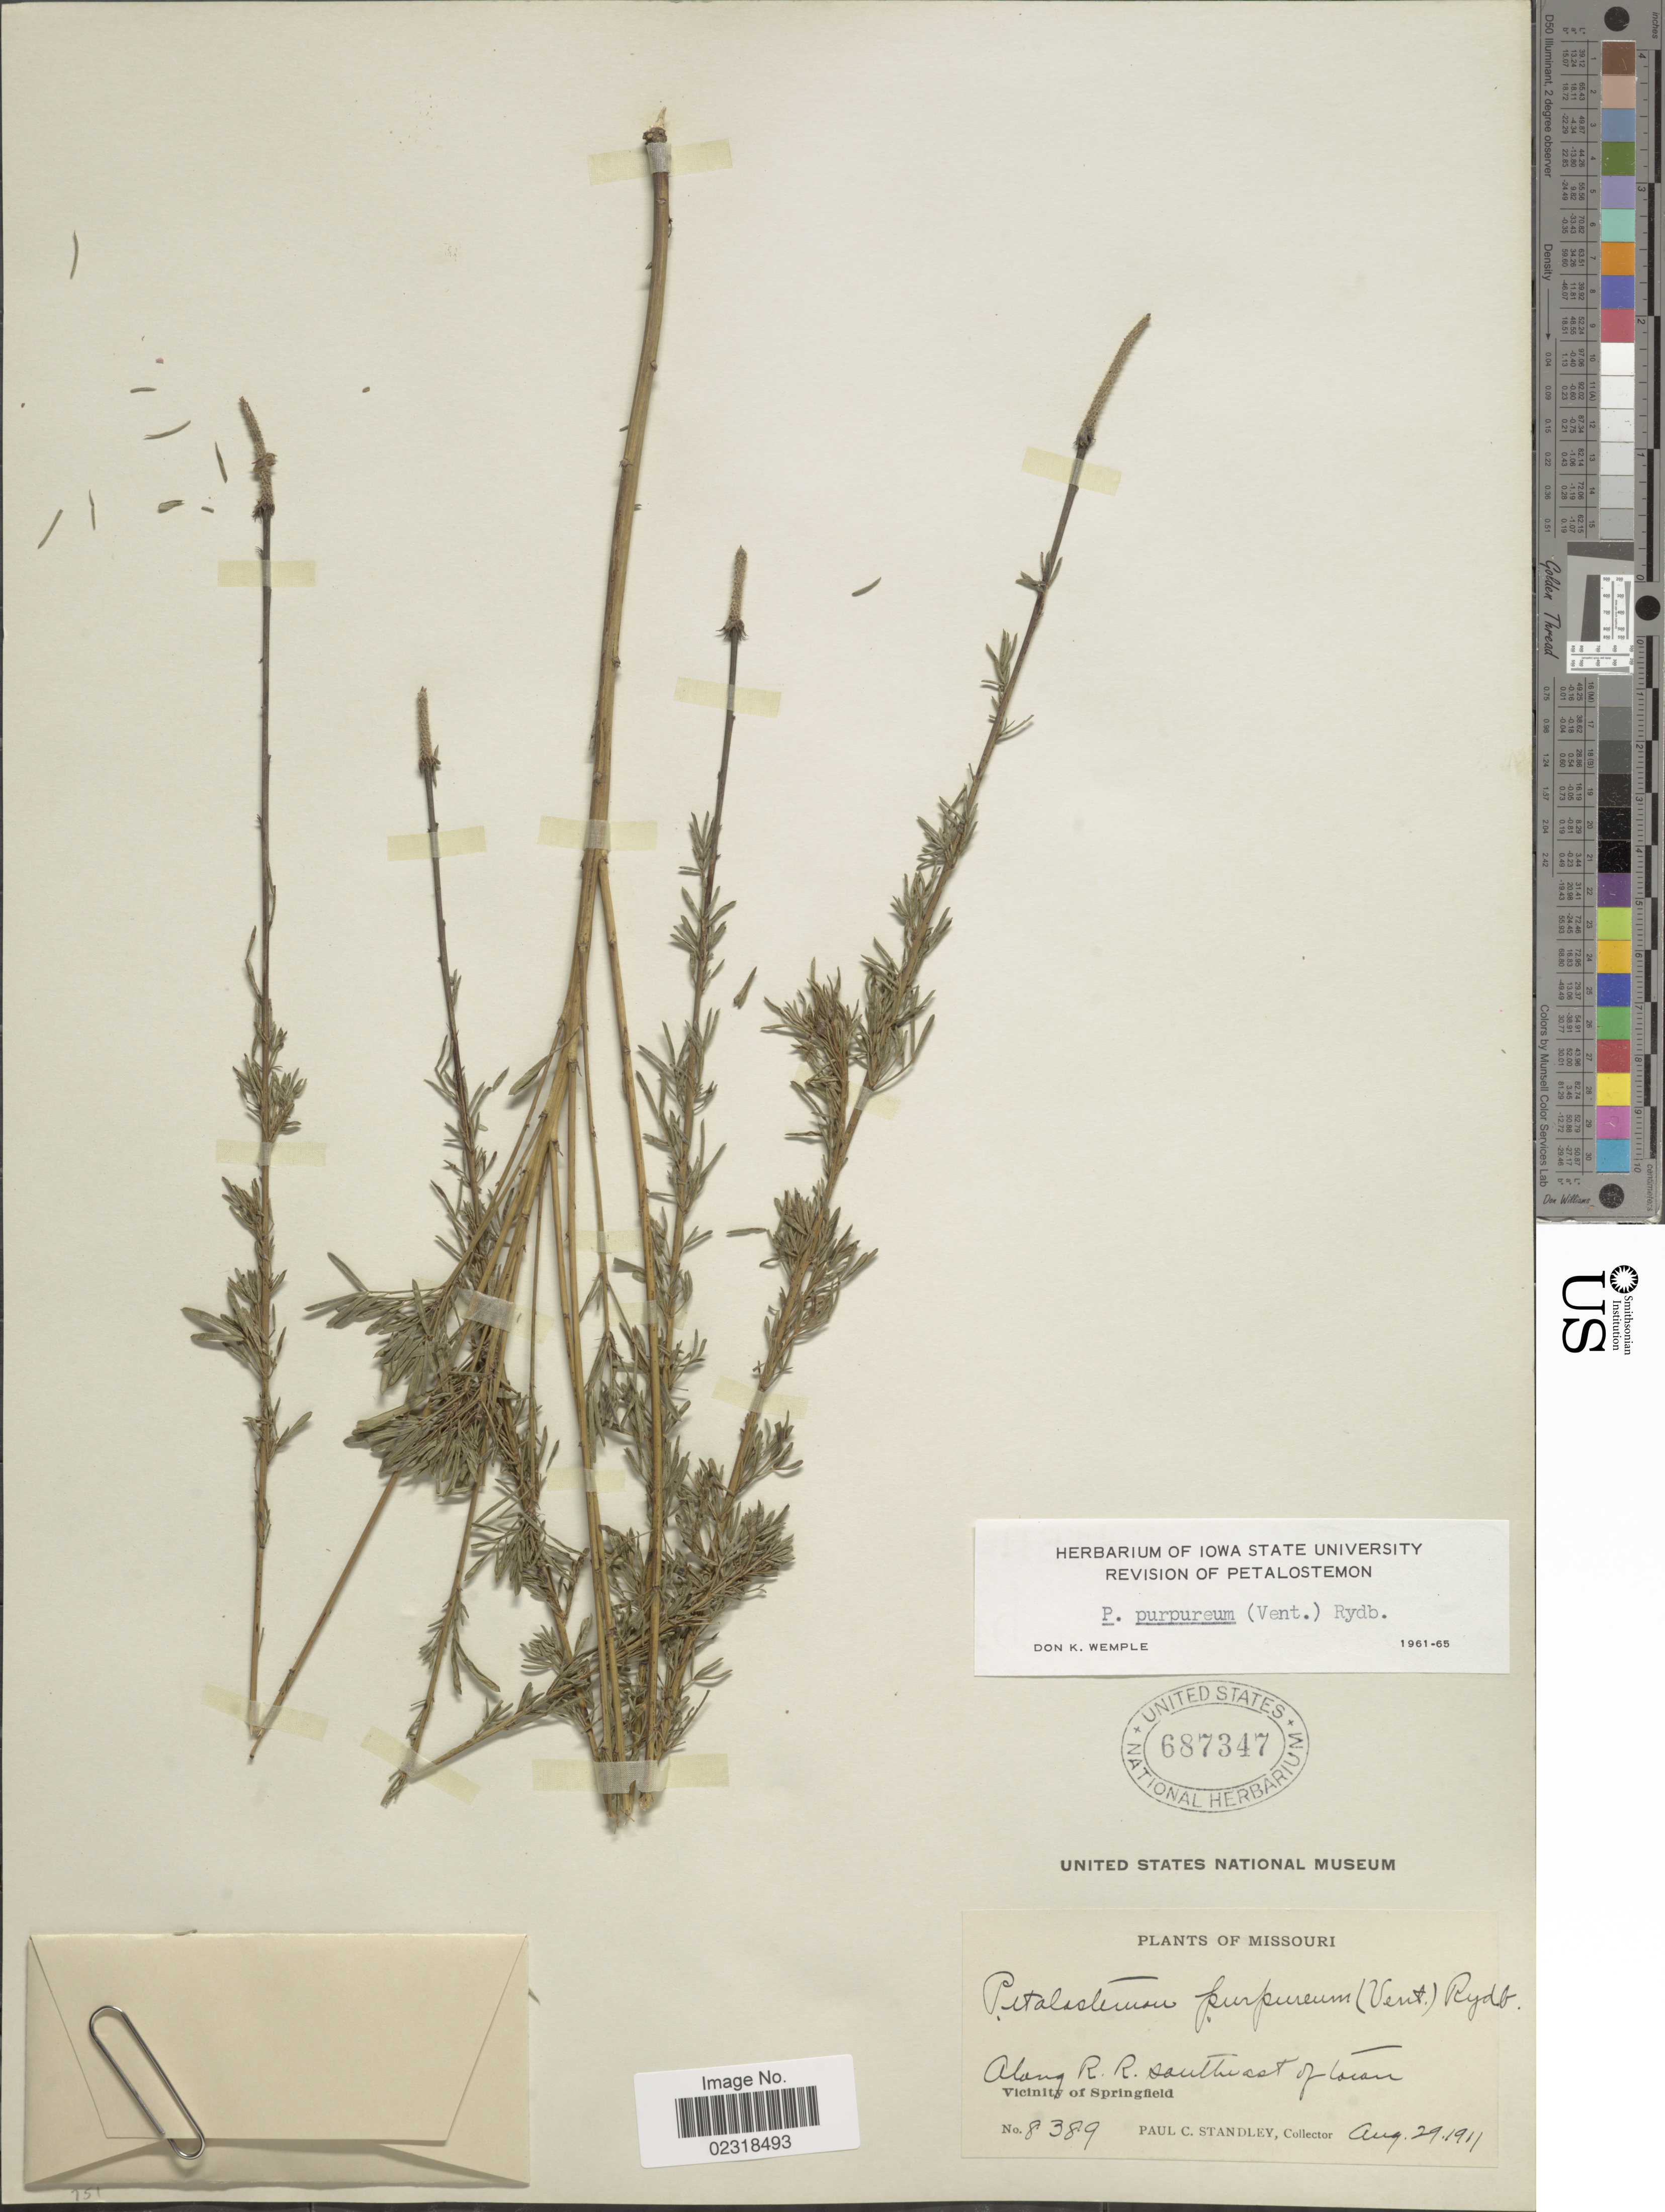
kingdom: Plantae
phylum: Tracheophyta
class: Magnoliopsida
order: Fabales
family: Fabaceae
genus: Dalea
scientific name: Dalea purpurea var. purpurea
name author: Vent.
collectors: P. C. Standley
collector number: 8389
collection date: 1911-08-29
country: United States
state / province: Missouri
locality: Along R.R. southeast of Tocan, Vicinity of Springfield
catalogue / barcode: US 687347